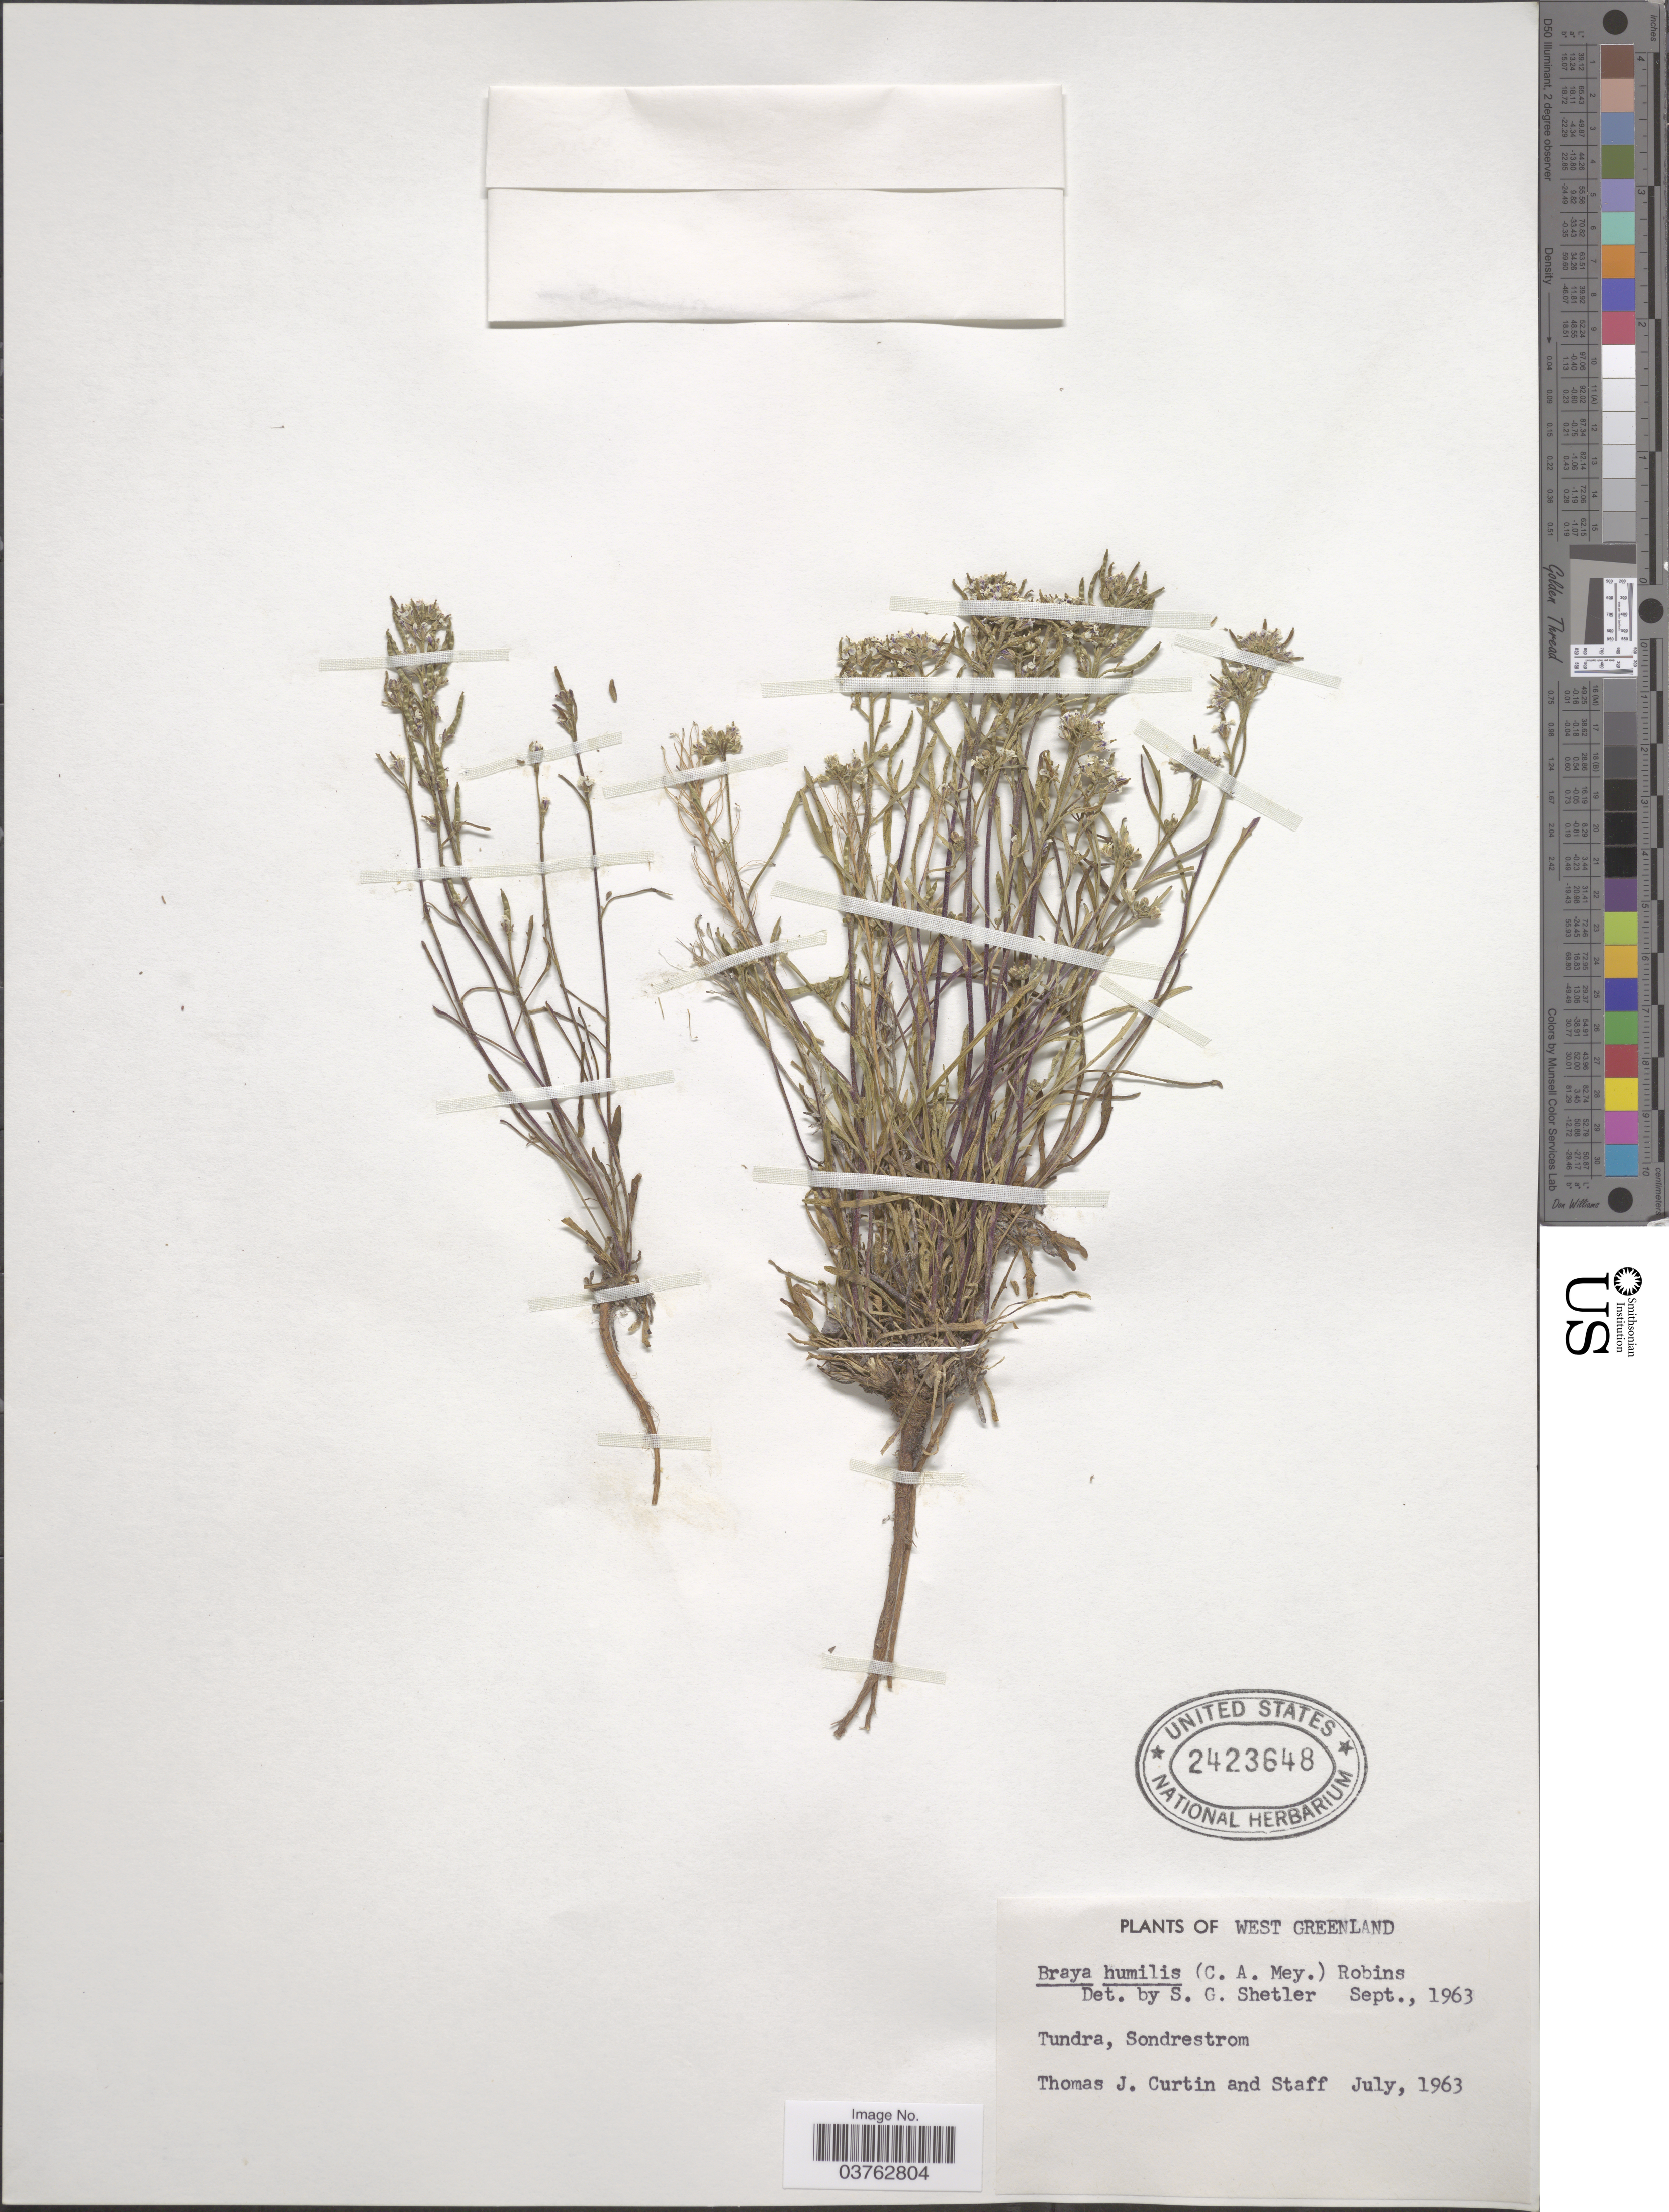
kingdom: Plantae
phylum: Tracheophyta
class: Magnoliopsida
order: Brassicales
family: Brassicaceae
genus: Braya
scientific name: Braya linearis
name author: Rouy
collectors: T. Curtin & Staff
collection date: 1963-07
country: Greenland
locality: West Greenland. Tundra, Sondrestrom.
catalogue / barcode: US 2423648